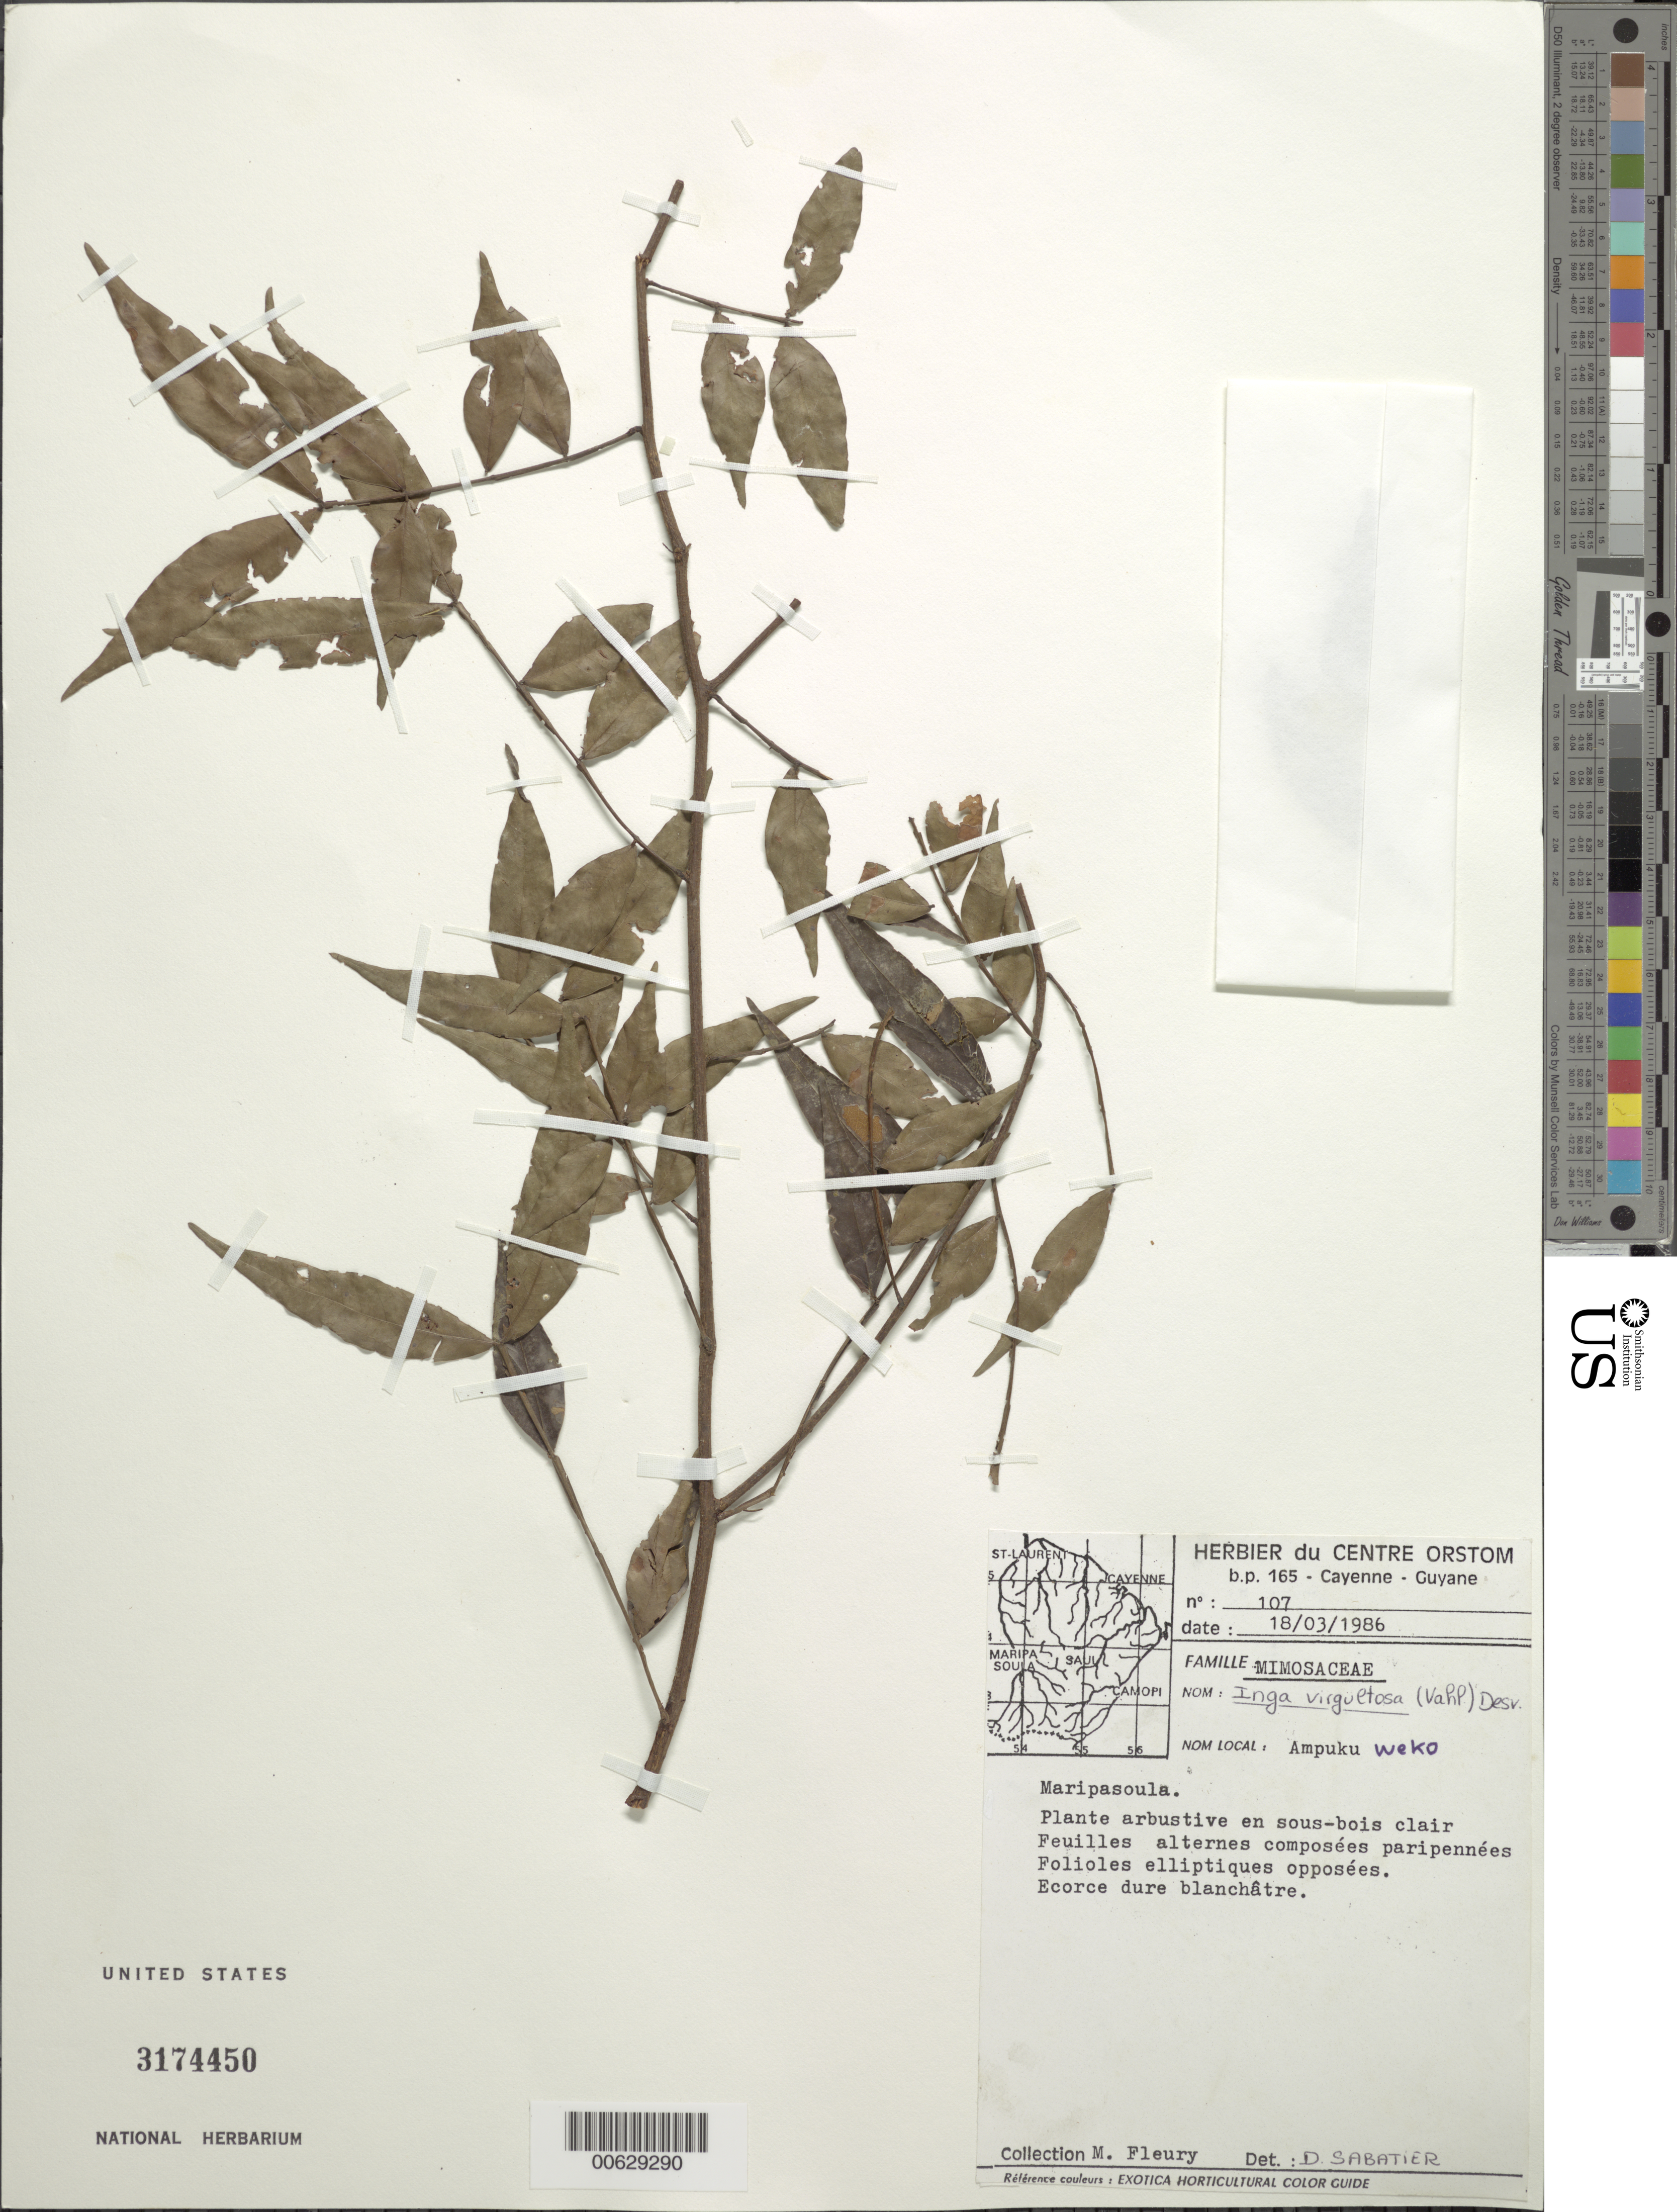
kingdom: Plantae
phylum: Tracheophyta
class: Magnoliopsida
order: Fabales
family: Fabaceae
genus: Inga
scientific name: Inga virgultosa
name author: (Vahl) Desv.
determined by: Sabatier, D.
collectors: M. Fleury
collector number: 107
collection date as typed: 18-Mar-86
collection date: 1986-03-18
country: French Guiana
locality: Bourg de Maripasoula - Bassin du Maroni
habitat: Sous-bois clair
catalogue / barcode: US 3174450